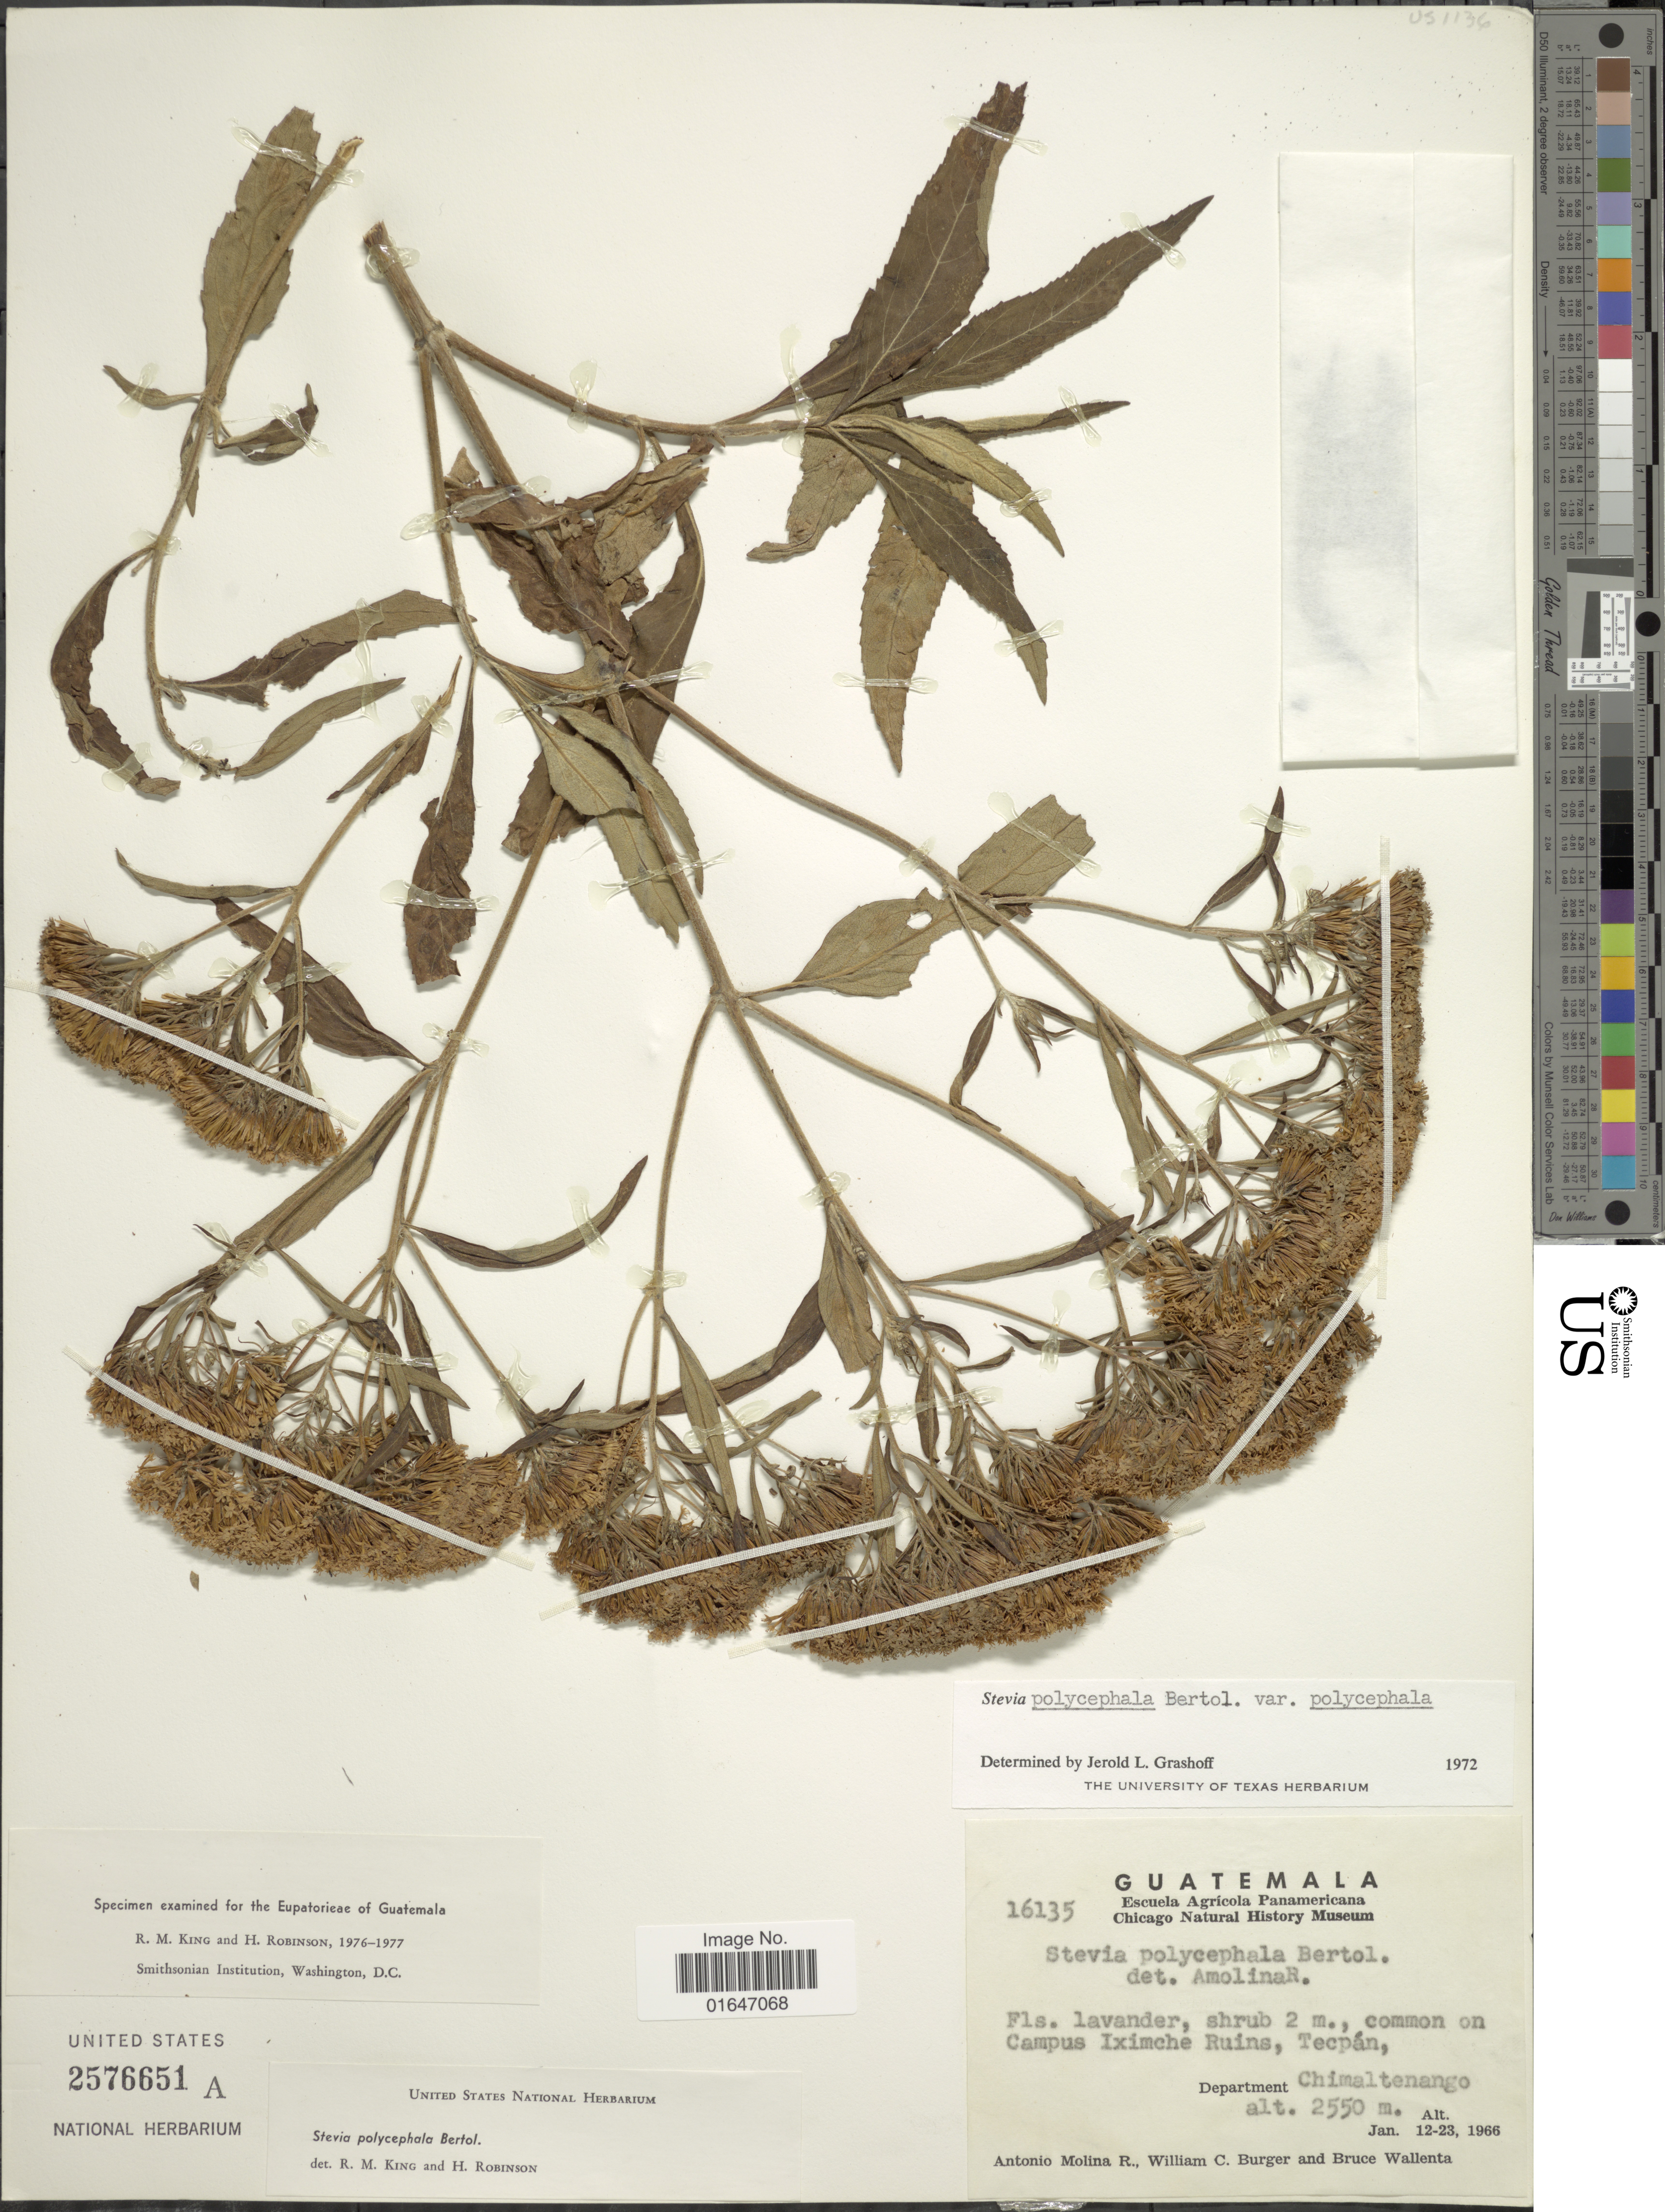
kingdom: Plantae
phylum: Tracheophyta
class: Magnoliopsida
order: Asterales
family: Asteraceae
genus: Stevia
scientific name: Stevia polycephala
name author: Bertoloni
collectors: A. Molina R., W. Burger & B. Wallenta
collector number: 16135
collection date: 1966-01-12/1966-01-23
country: Guatemala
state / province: Chimaltenango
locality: Common on Campus Iximche Ruins, Tecpán.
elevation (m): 2550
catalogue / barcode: US 2576651A